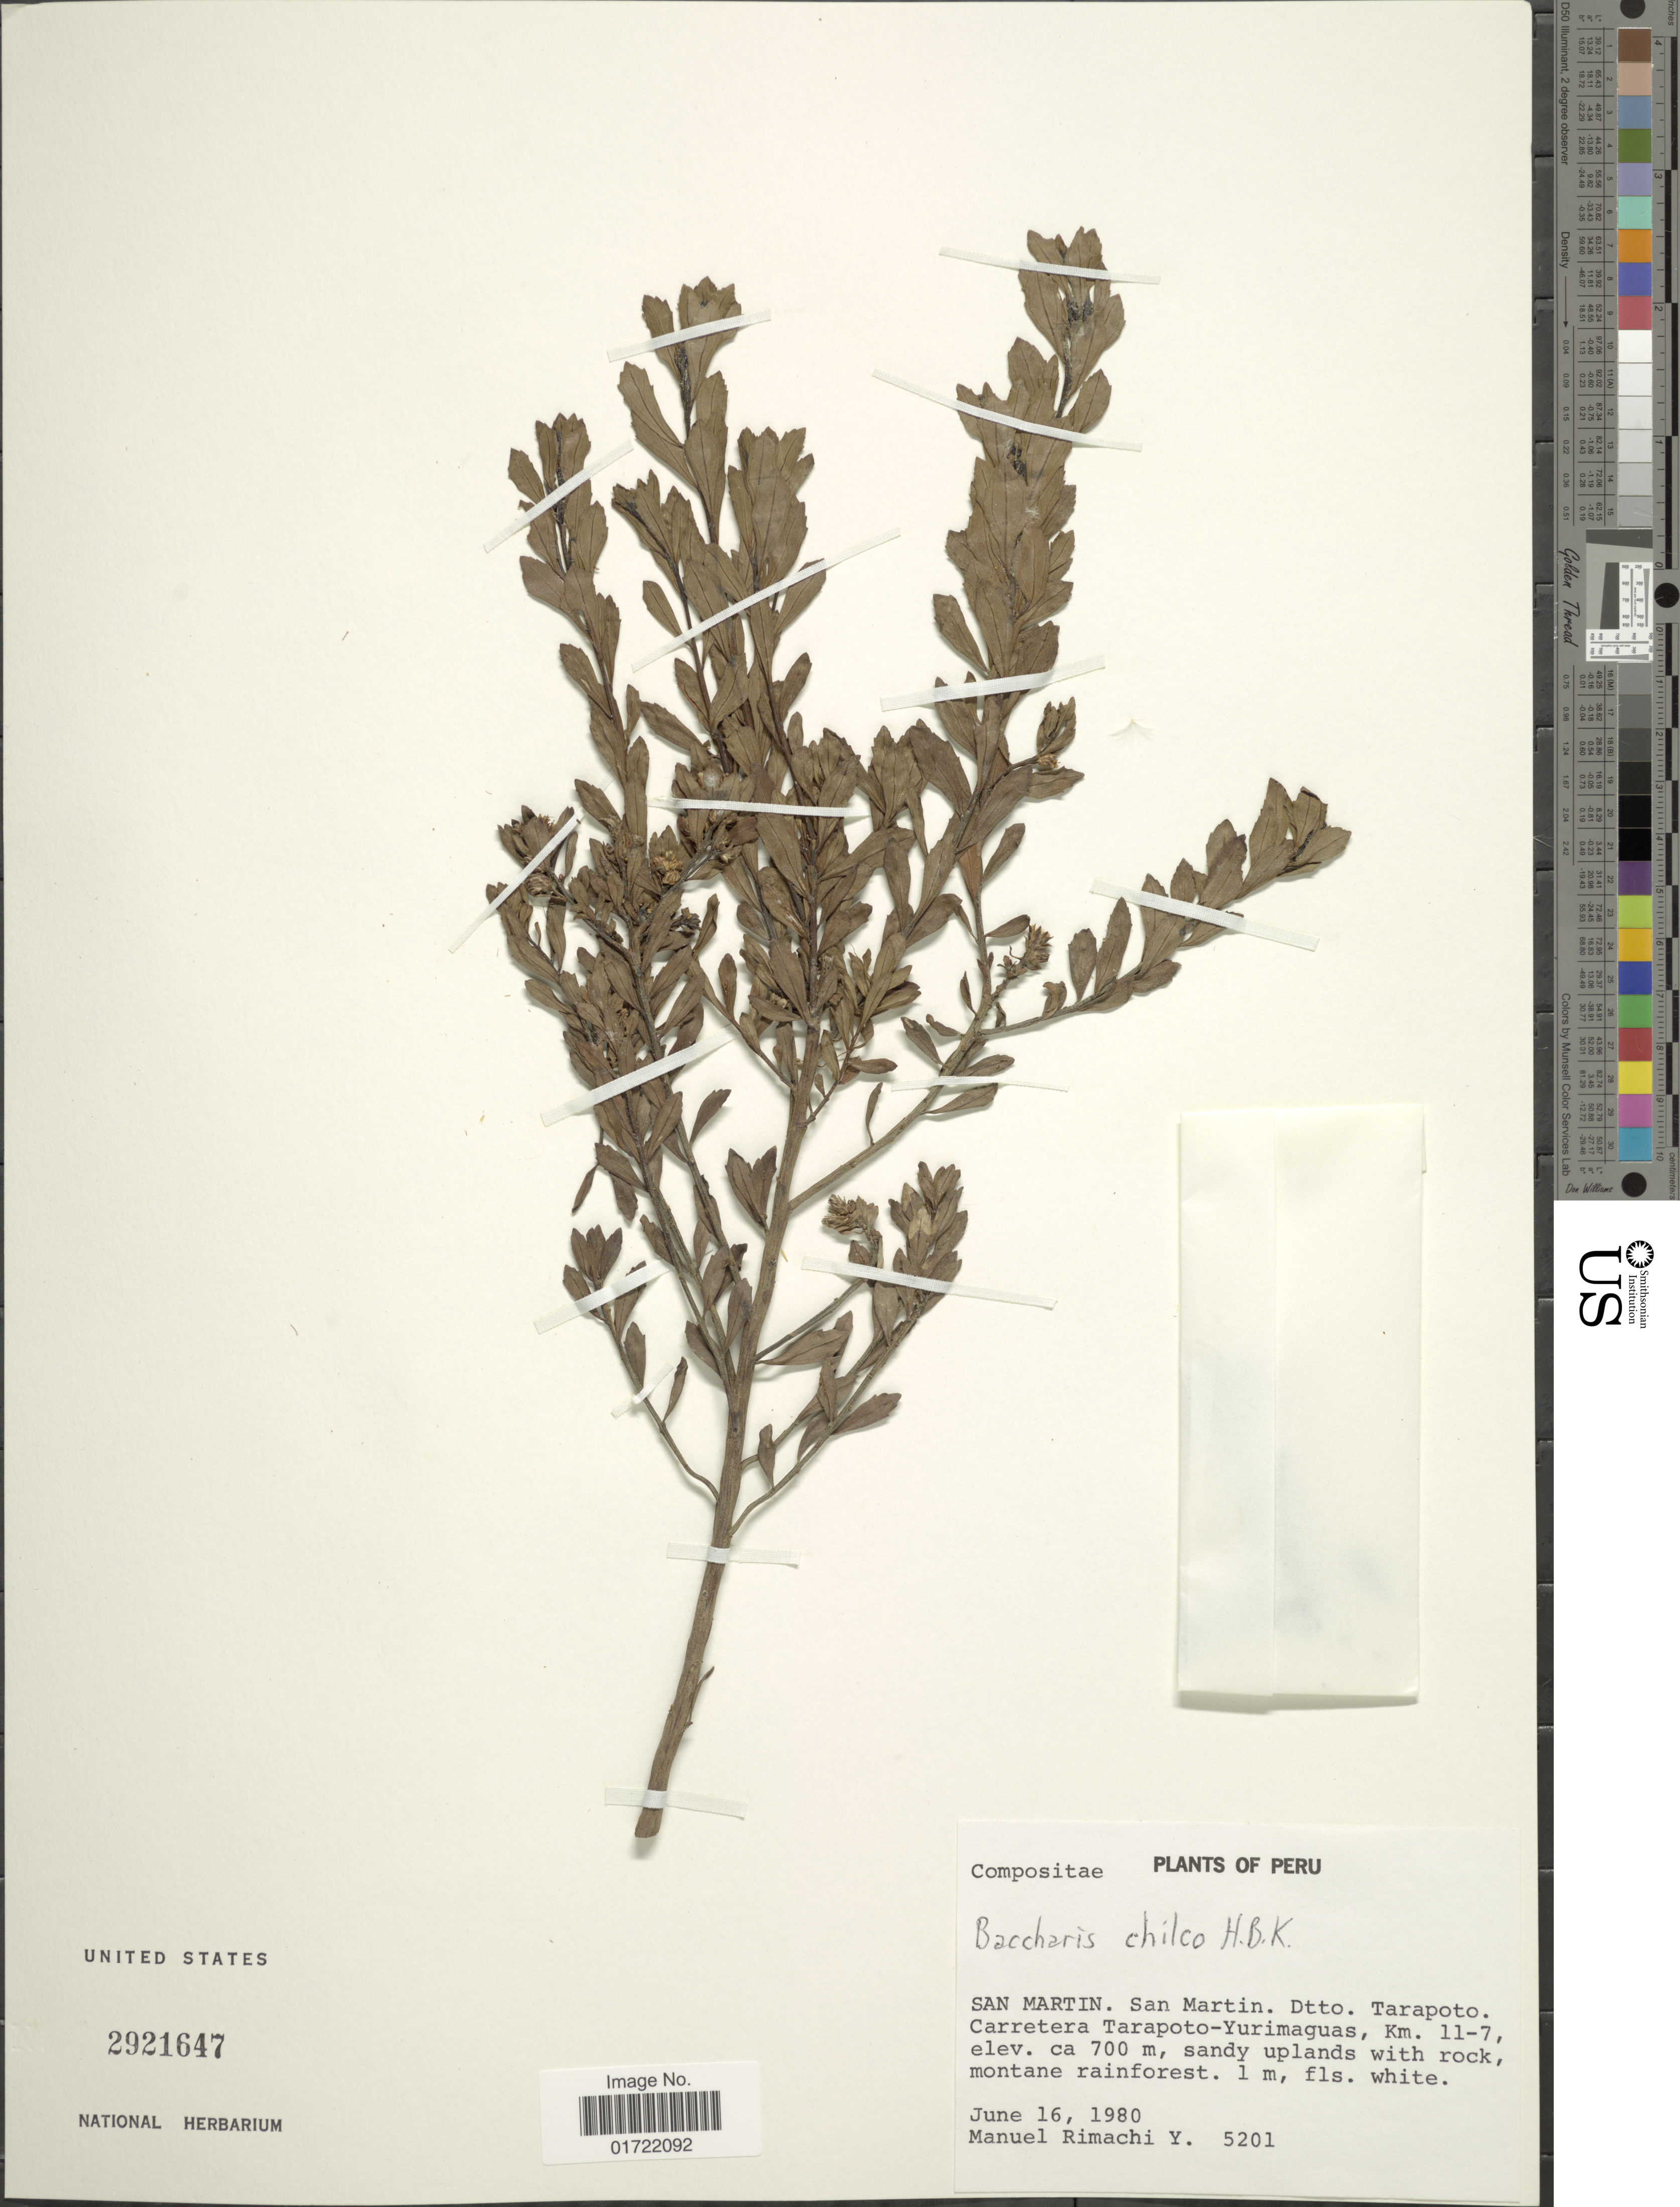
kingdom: Plantae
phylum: Tracheophyta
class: Magnoliopsida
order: Asterales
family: Asteraceae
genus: Baccharis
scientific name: Baccharis chilco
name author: Kunth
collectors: M. Rimachi Y.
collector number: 5201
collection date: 1980-06-16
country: Peru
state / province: San Martín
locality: San Martin, Dtto. Tarapoto, Carretera Tarapoto-Yurimaguas, Km. 11-7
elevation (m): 700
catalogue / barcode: US 2921647